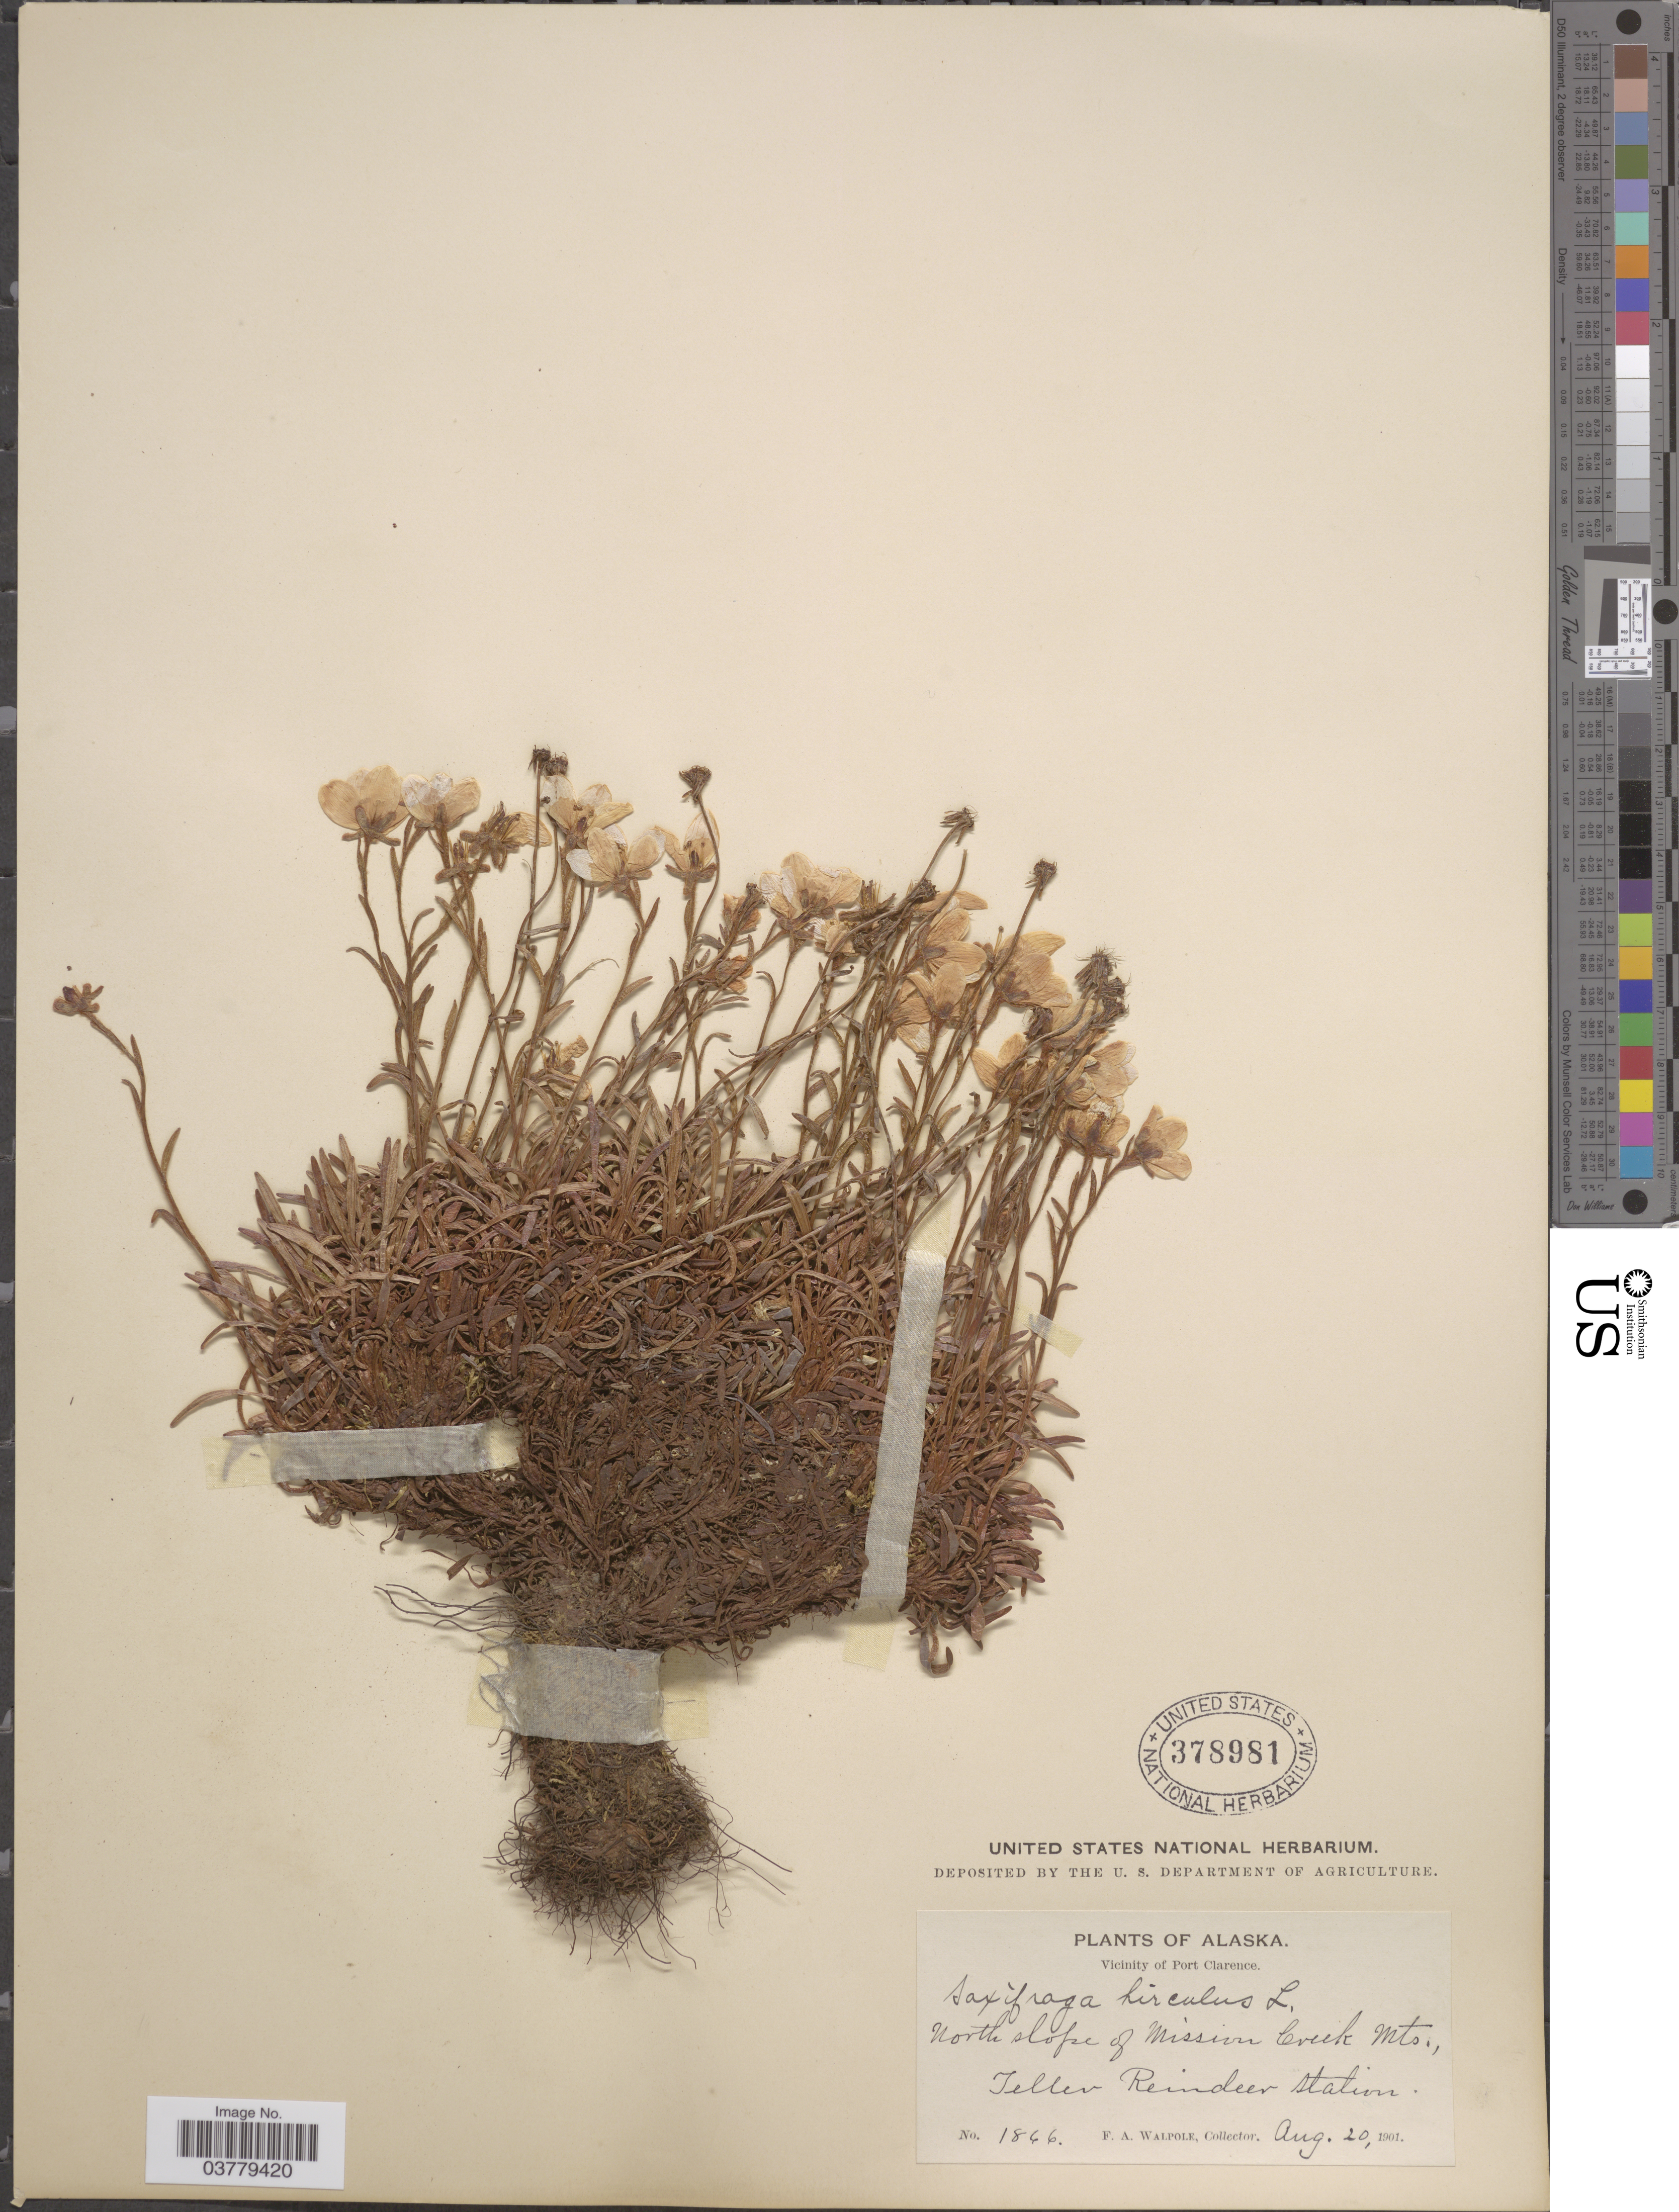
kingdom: Plantae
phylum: Tracheophyta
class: Magnoliopsida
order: Saxifragales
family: Saxifragaceae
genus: Saxifraga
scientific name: Saxifraga hirculus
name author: L.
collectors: F. Walpole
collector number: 1866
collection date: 1901-08-20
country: United States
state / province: Alaska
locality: Vicinity of Port Clarence. North slope of Mission Creek Mts., Teller Reindeer station.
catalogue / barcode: US 378981